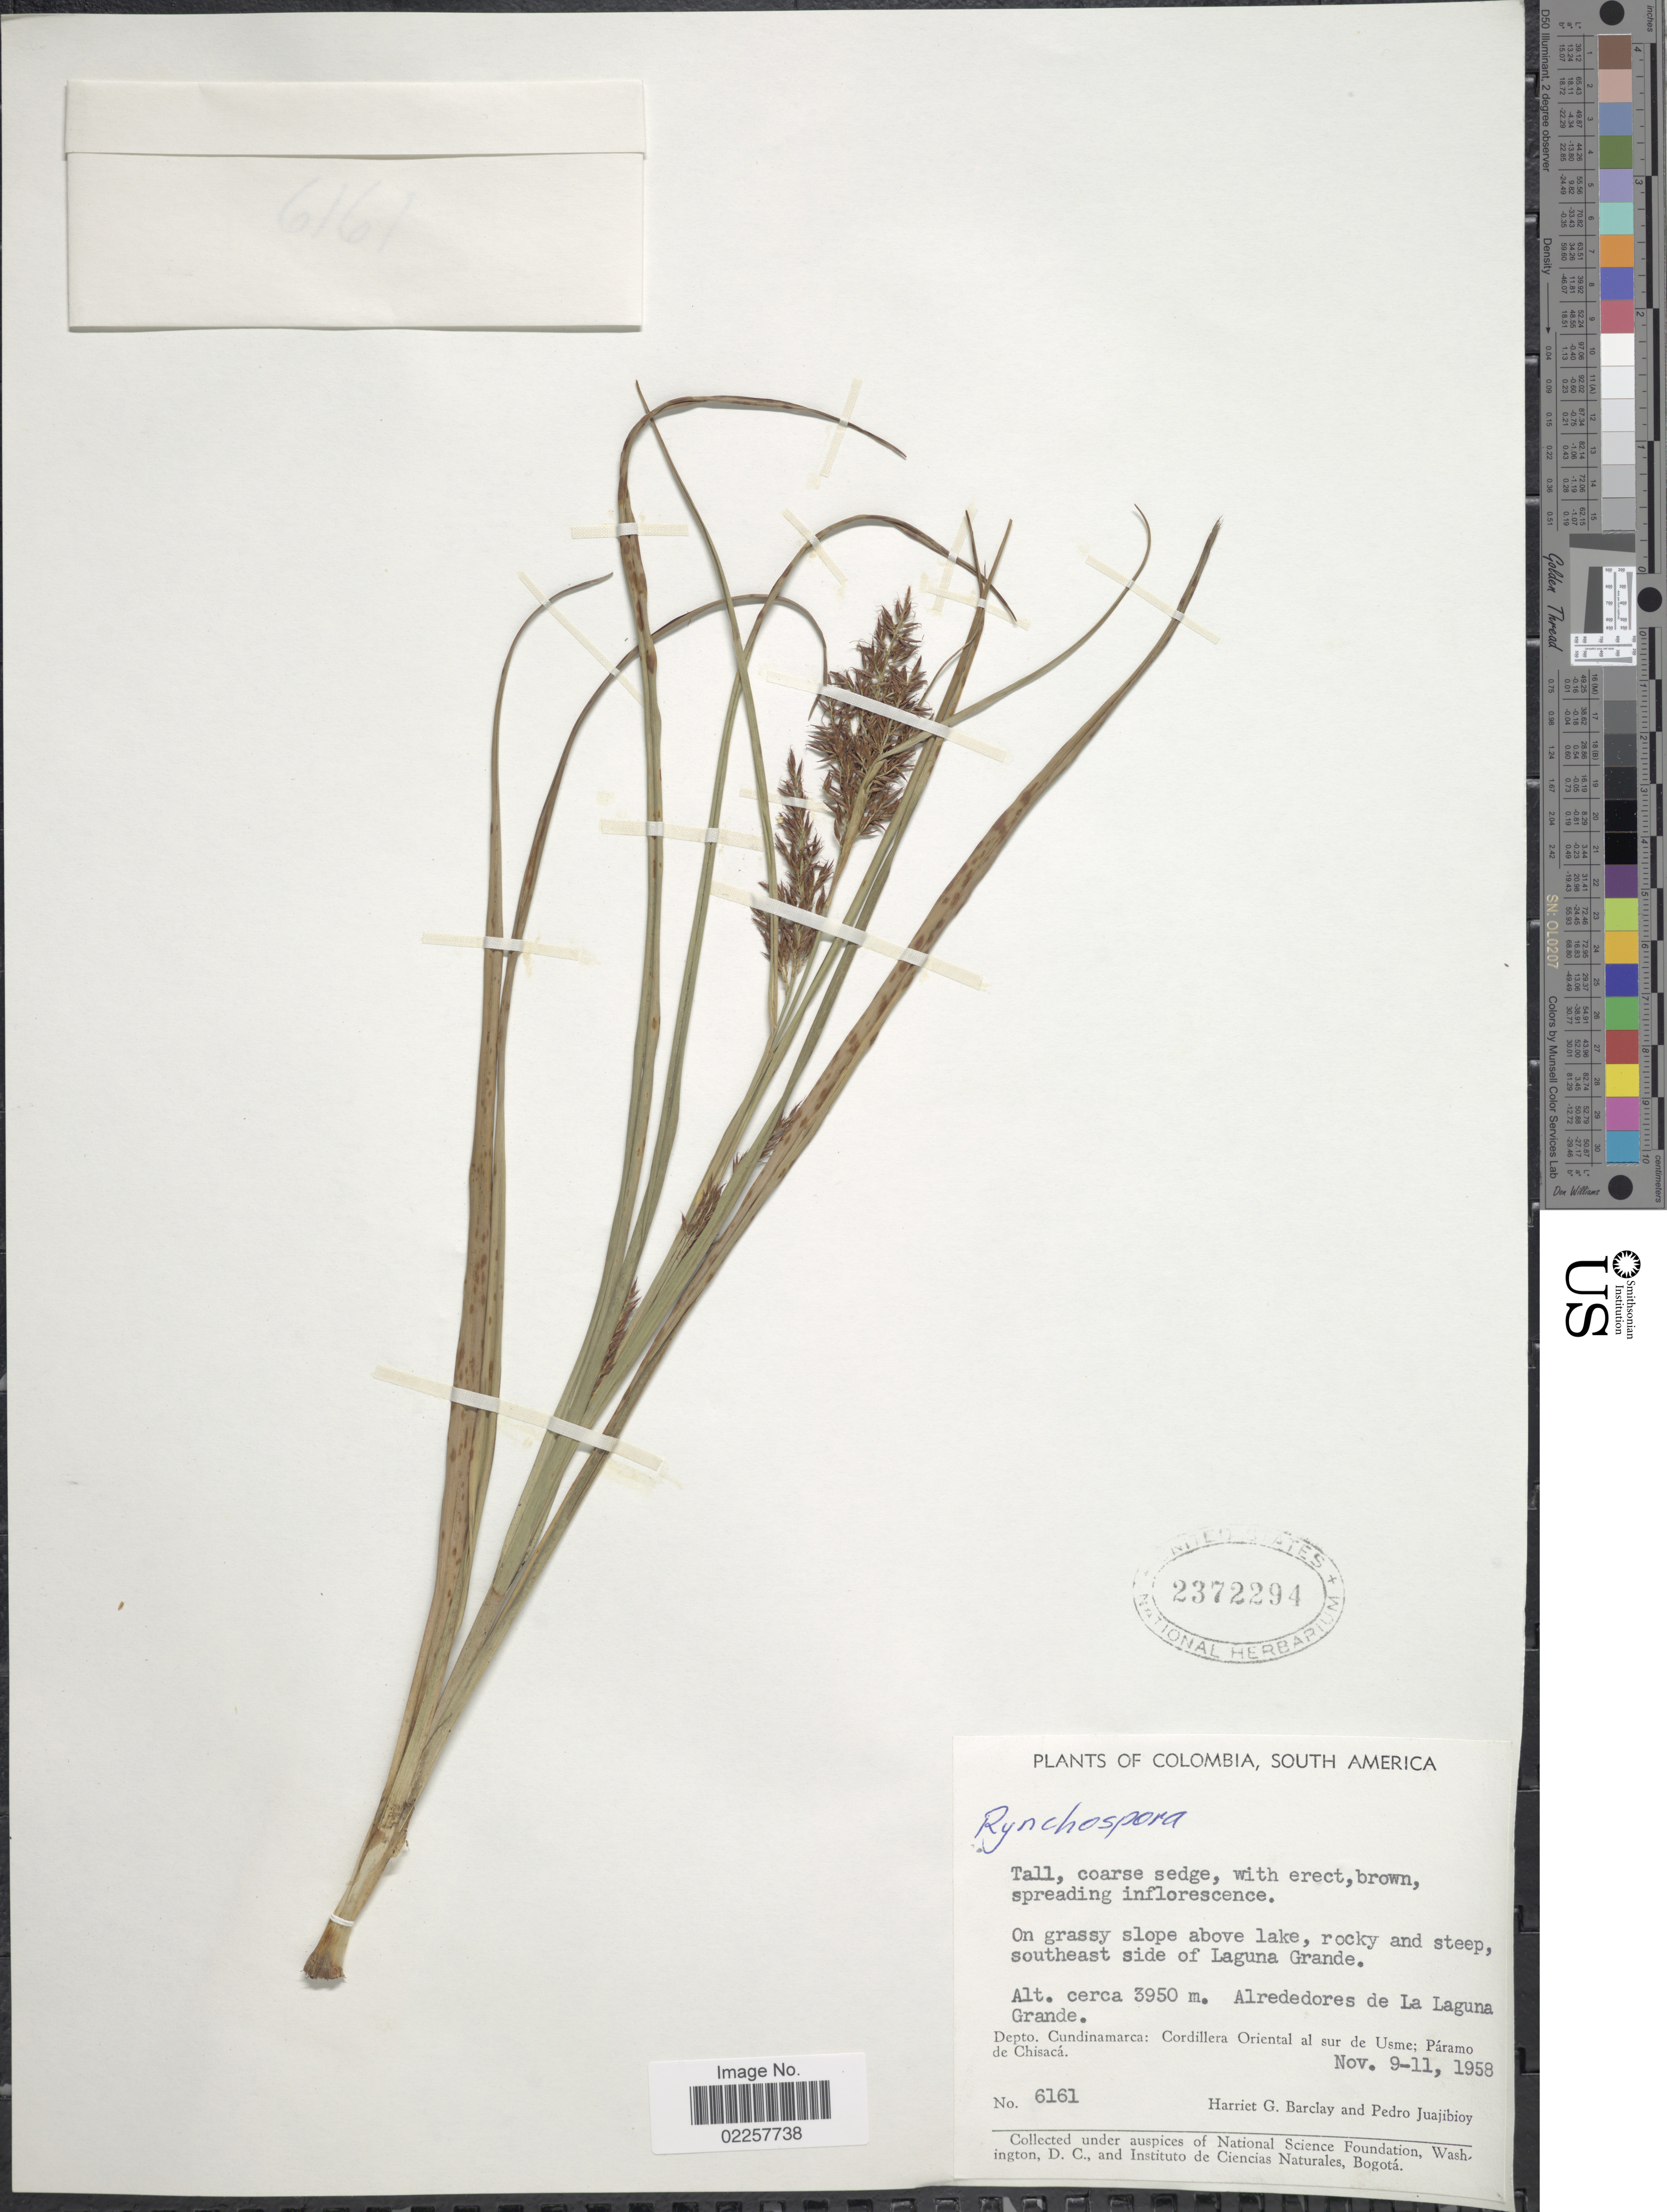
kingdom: Plantae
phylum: Tracheophyta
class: Liliopsida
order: Poales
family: Cyperaceae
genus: Rhynchospora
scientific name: Rhynchospora sp.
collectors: H. G. Barclay & P. Juajibioy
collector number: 6161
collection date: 1958-11-09/1958-11-11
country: Colombia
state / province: Cundinamarca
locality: On grassy slope above lake, rocky and steep, southeast side of Laguna Grande, Alrededores de La Laguna Grande, Cordillera Oriental al sur de Usme: Paramo de Chisaca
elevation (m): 3950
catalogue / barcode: US 2372294